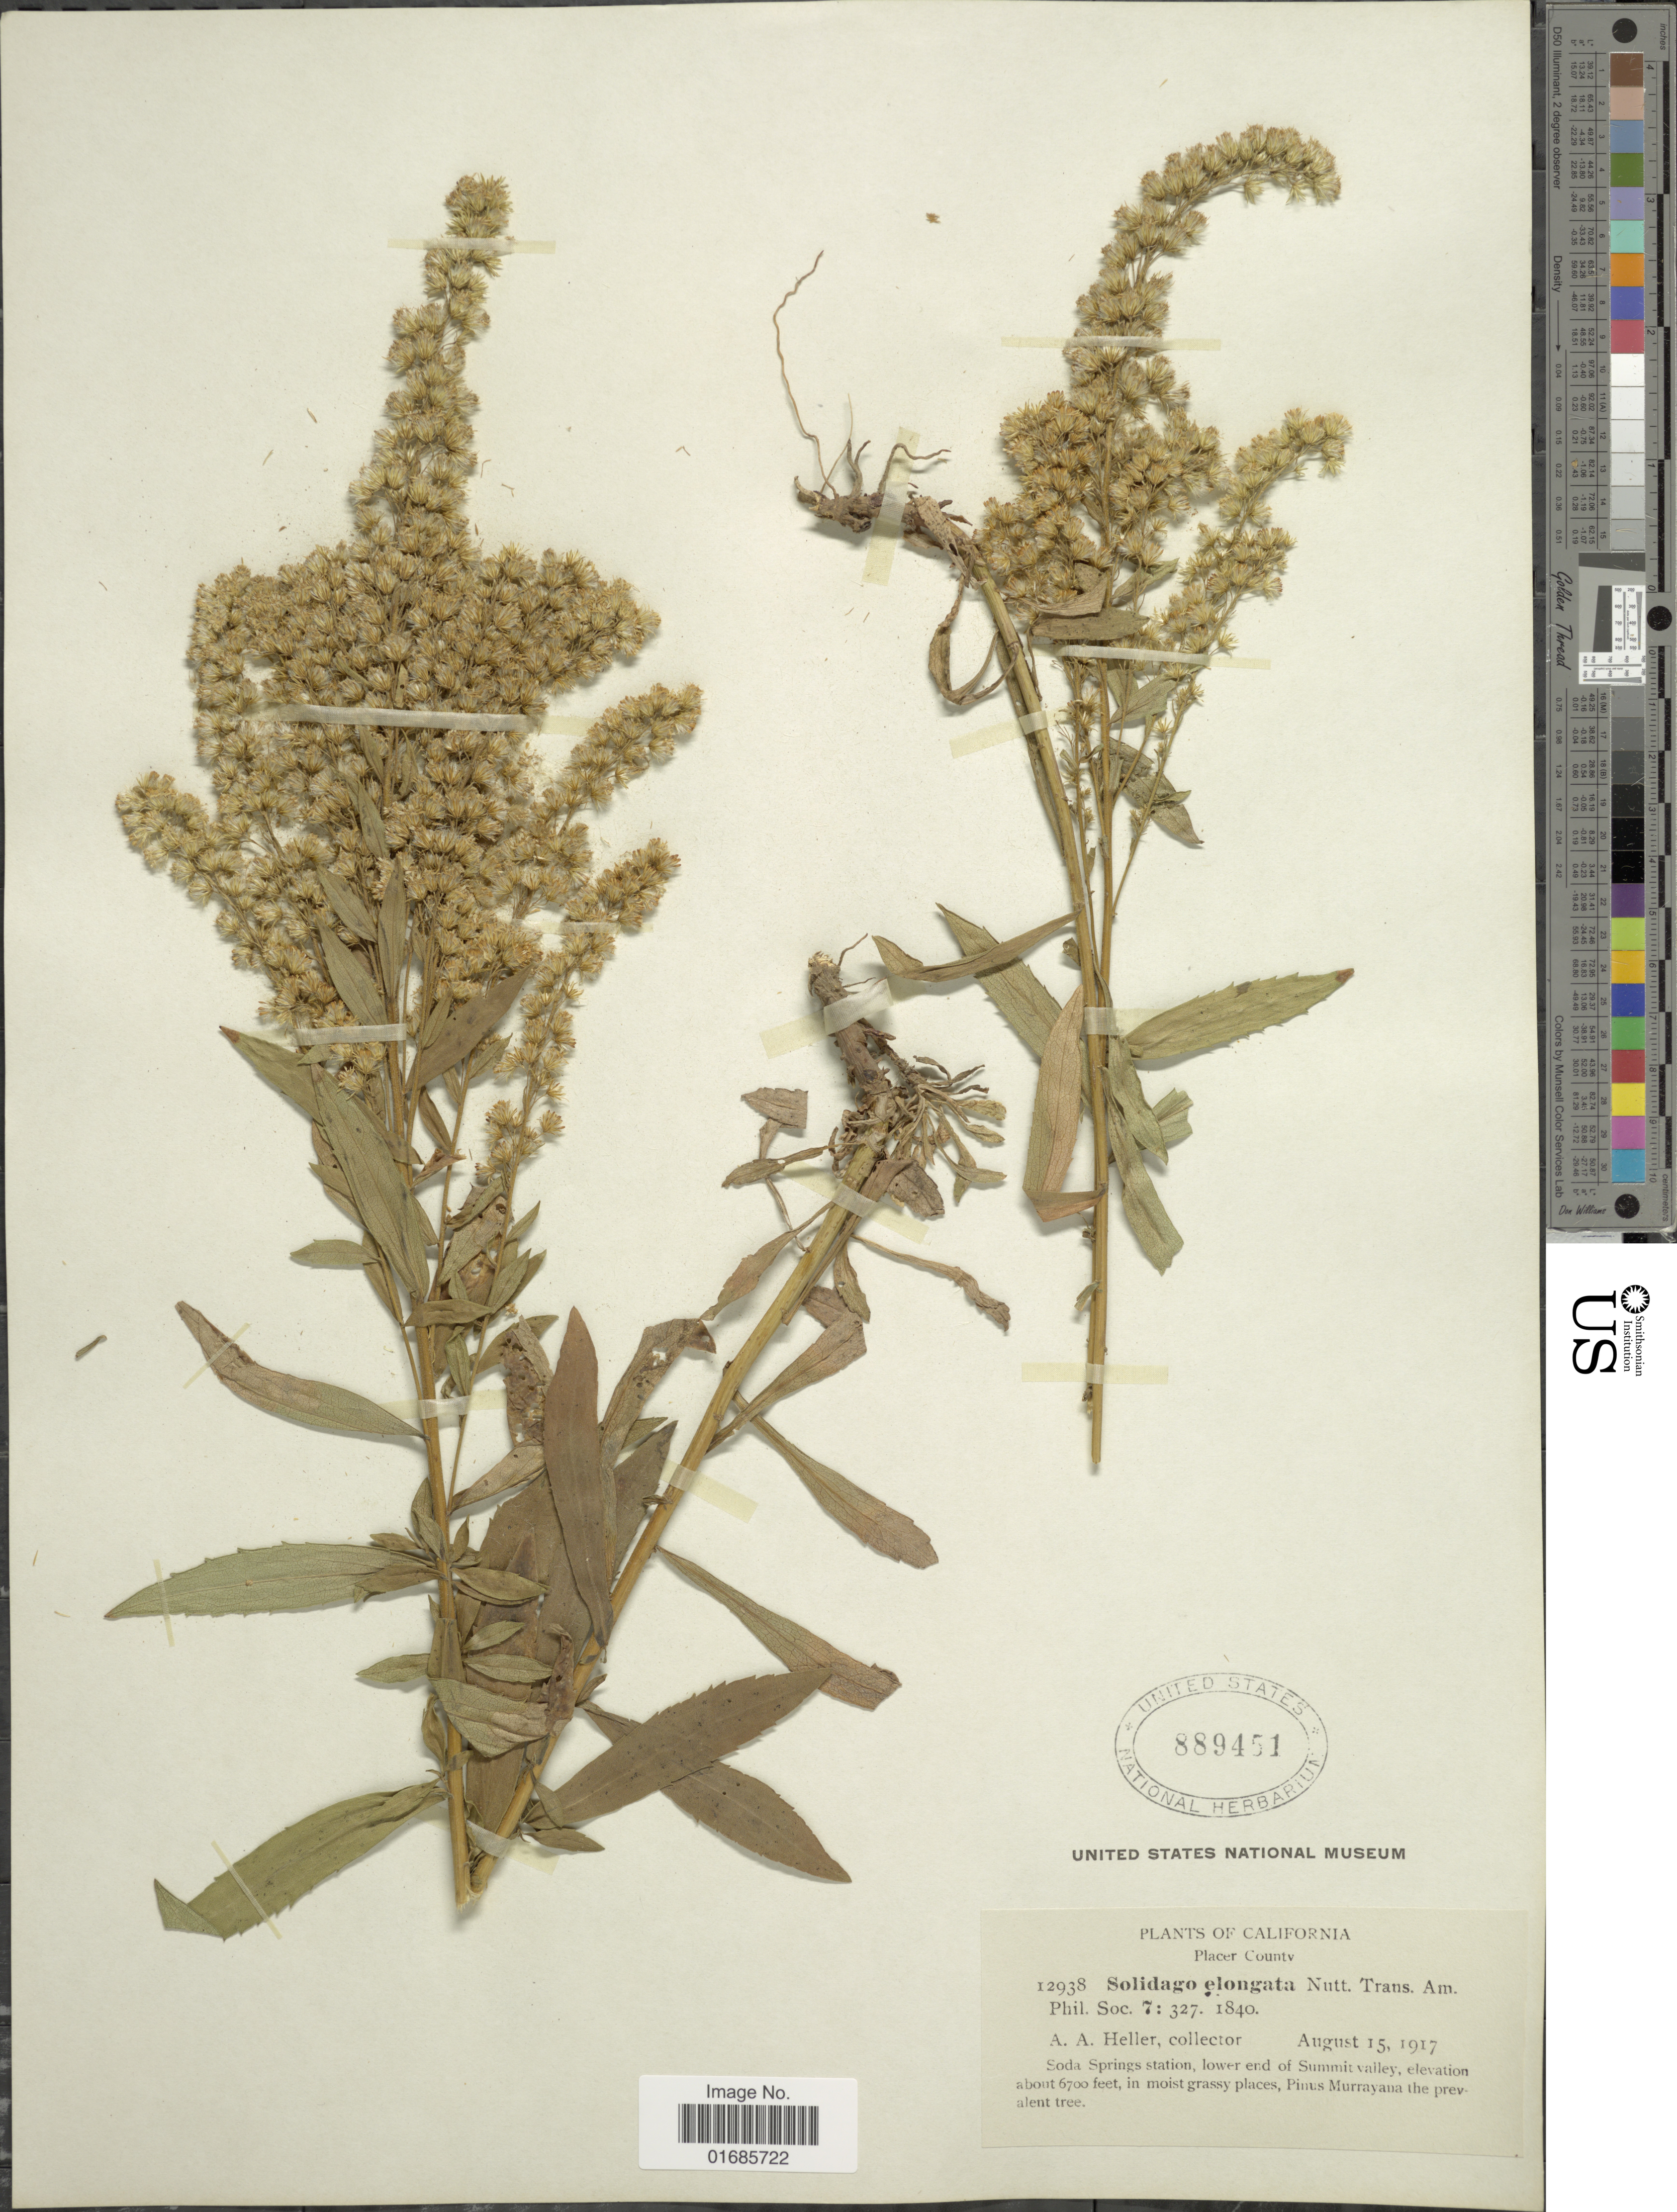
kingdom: Plantae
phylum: Tracheophyta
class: Magnoliopsida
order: Asterales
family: Asteraceae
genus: Solidago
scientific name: Solidago canadensis var. salebrosa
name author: (Piper) M.E. Jones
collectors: A. A. Heller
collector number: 12938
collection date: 1917-08-15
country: United States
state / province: California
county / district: Placer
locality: Placer County, lower end of Summit valley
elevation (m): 2042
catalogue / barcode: US 889451